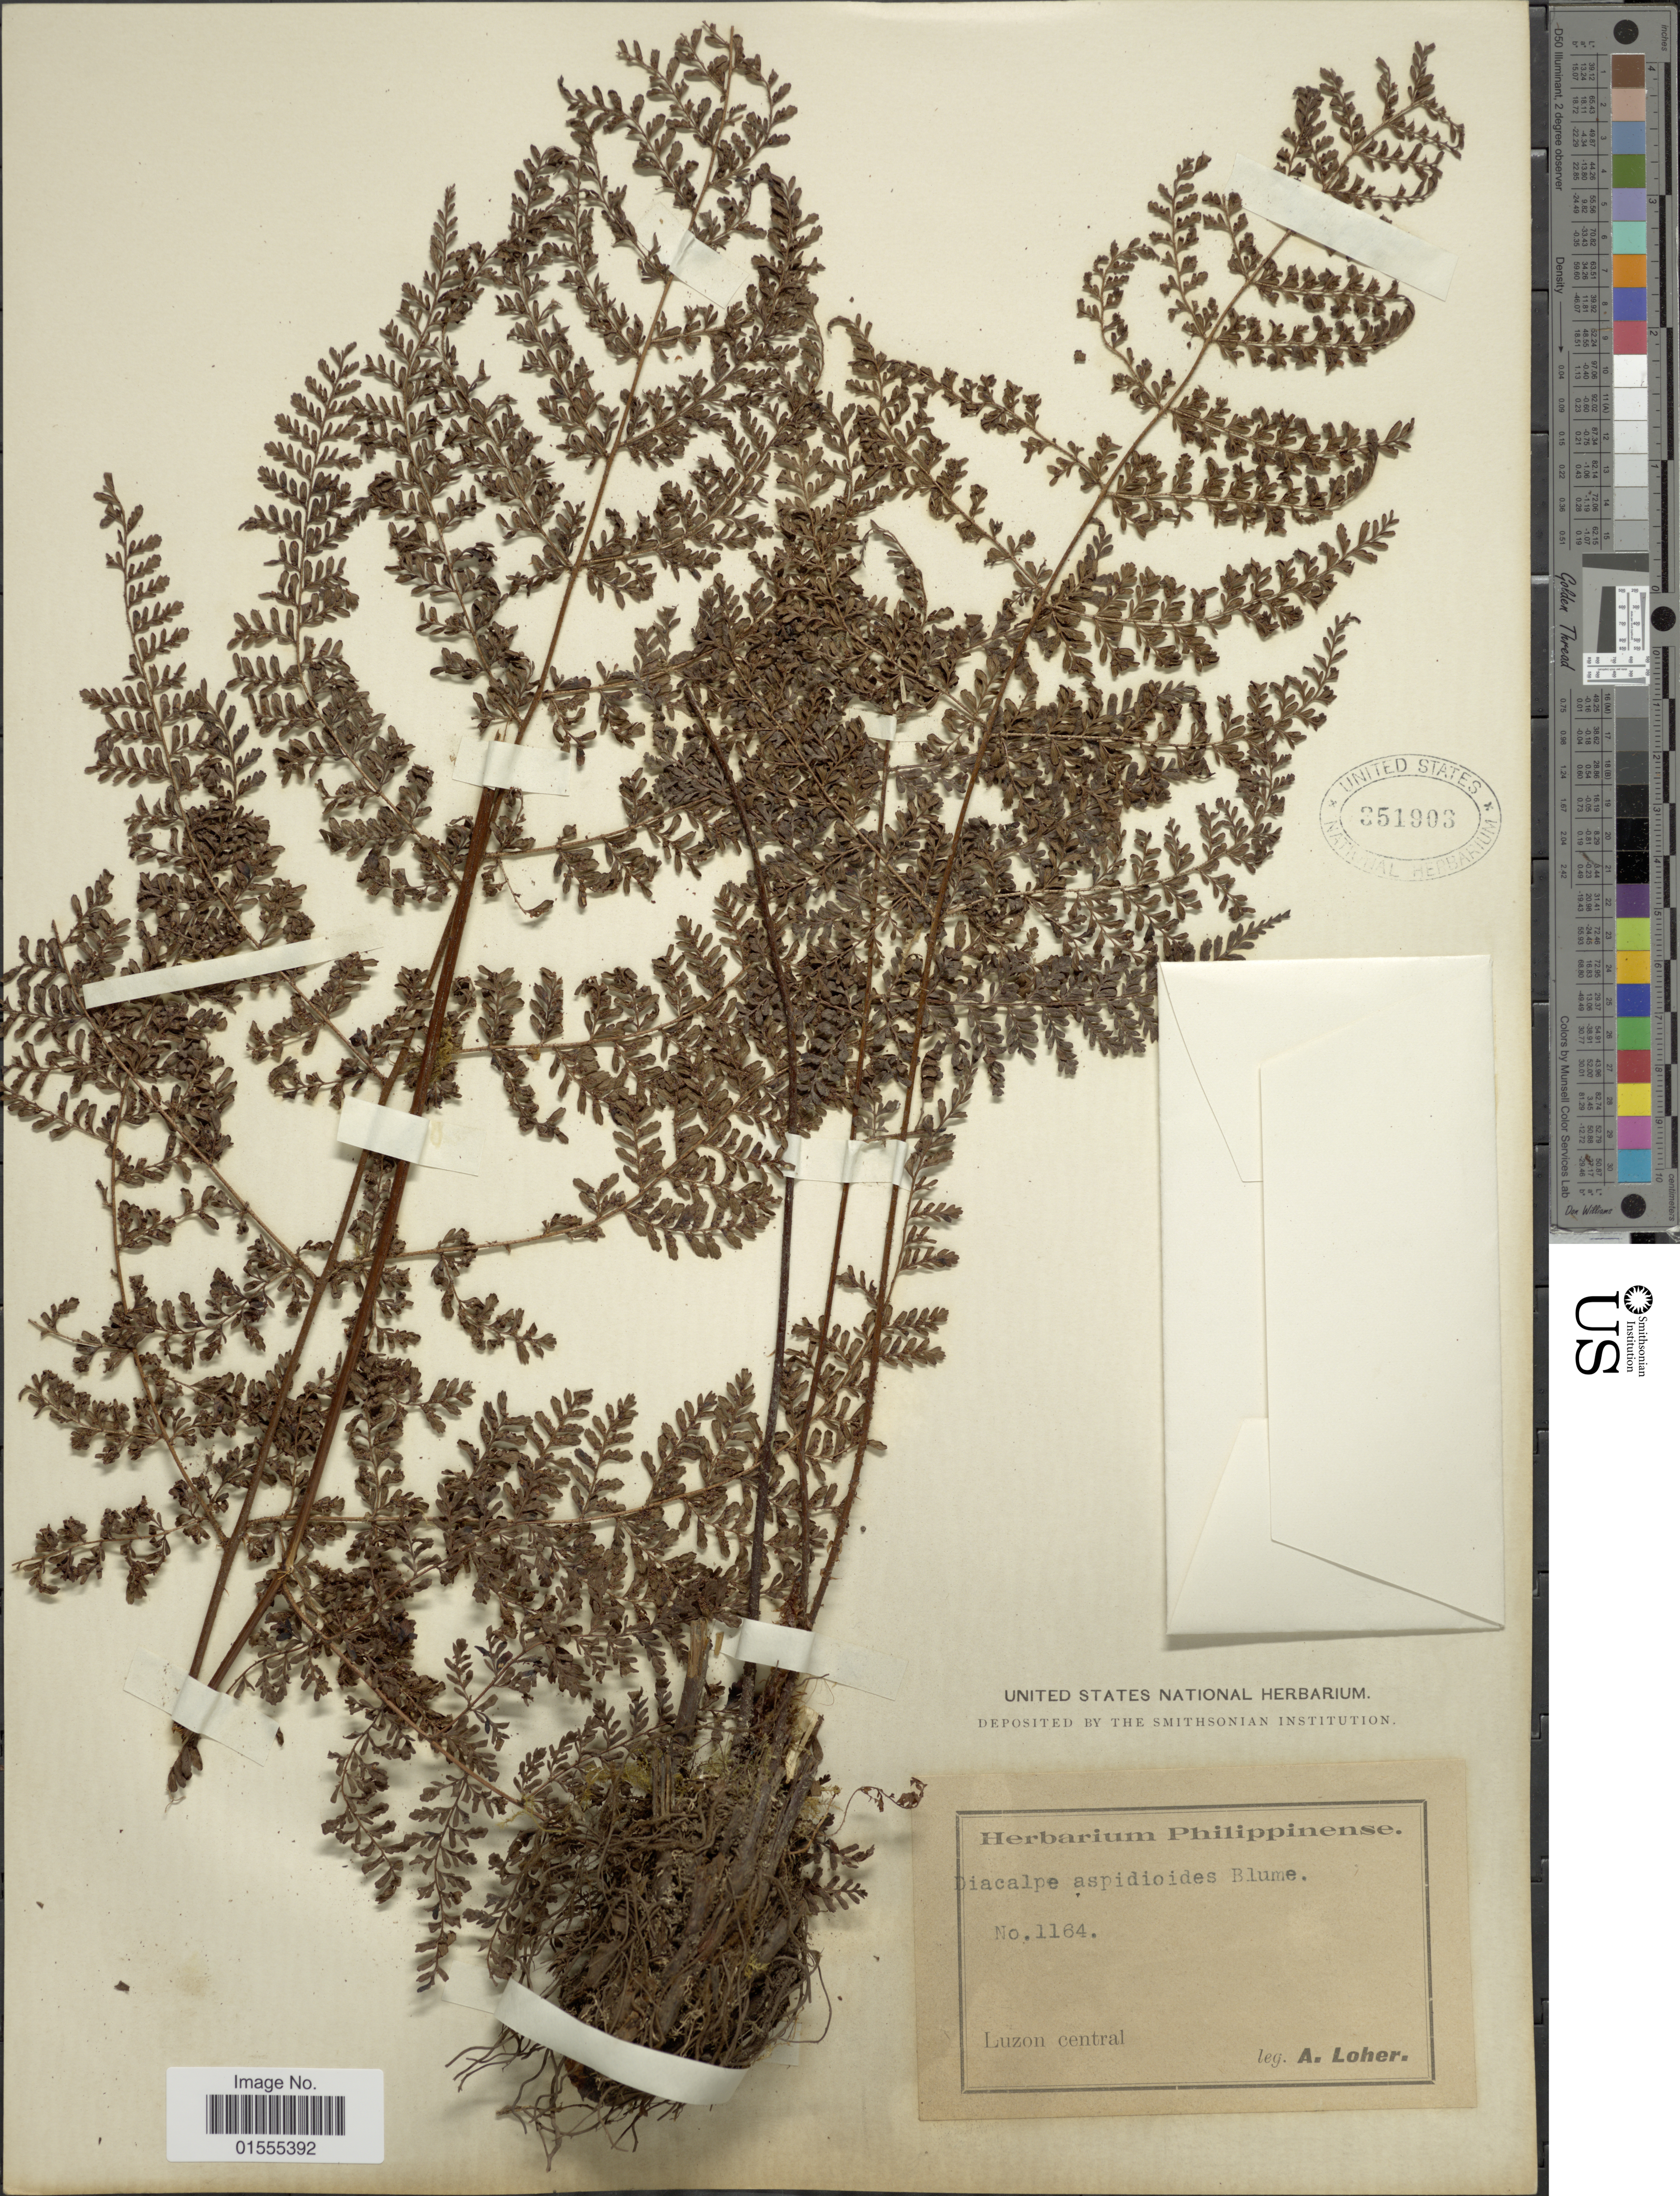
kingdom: Plantae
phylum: Tracheophyta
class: Polypodiopsida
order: Polypodiales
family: Dryopteridaceae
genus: Dryopteris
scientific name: Dryopteris pseudocaenopteris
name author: (Kunze) Li Bing Zhang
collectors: A. Loher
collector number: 1164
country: Philippines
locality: Luzon central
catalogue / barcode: US 351903